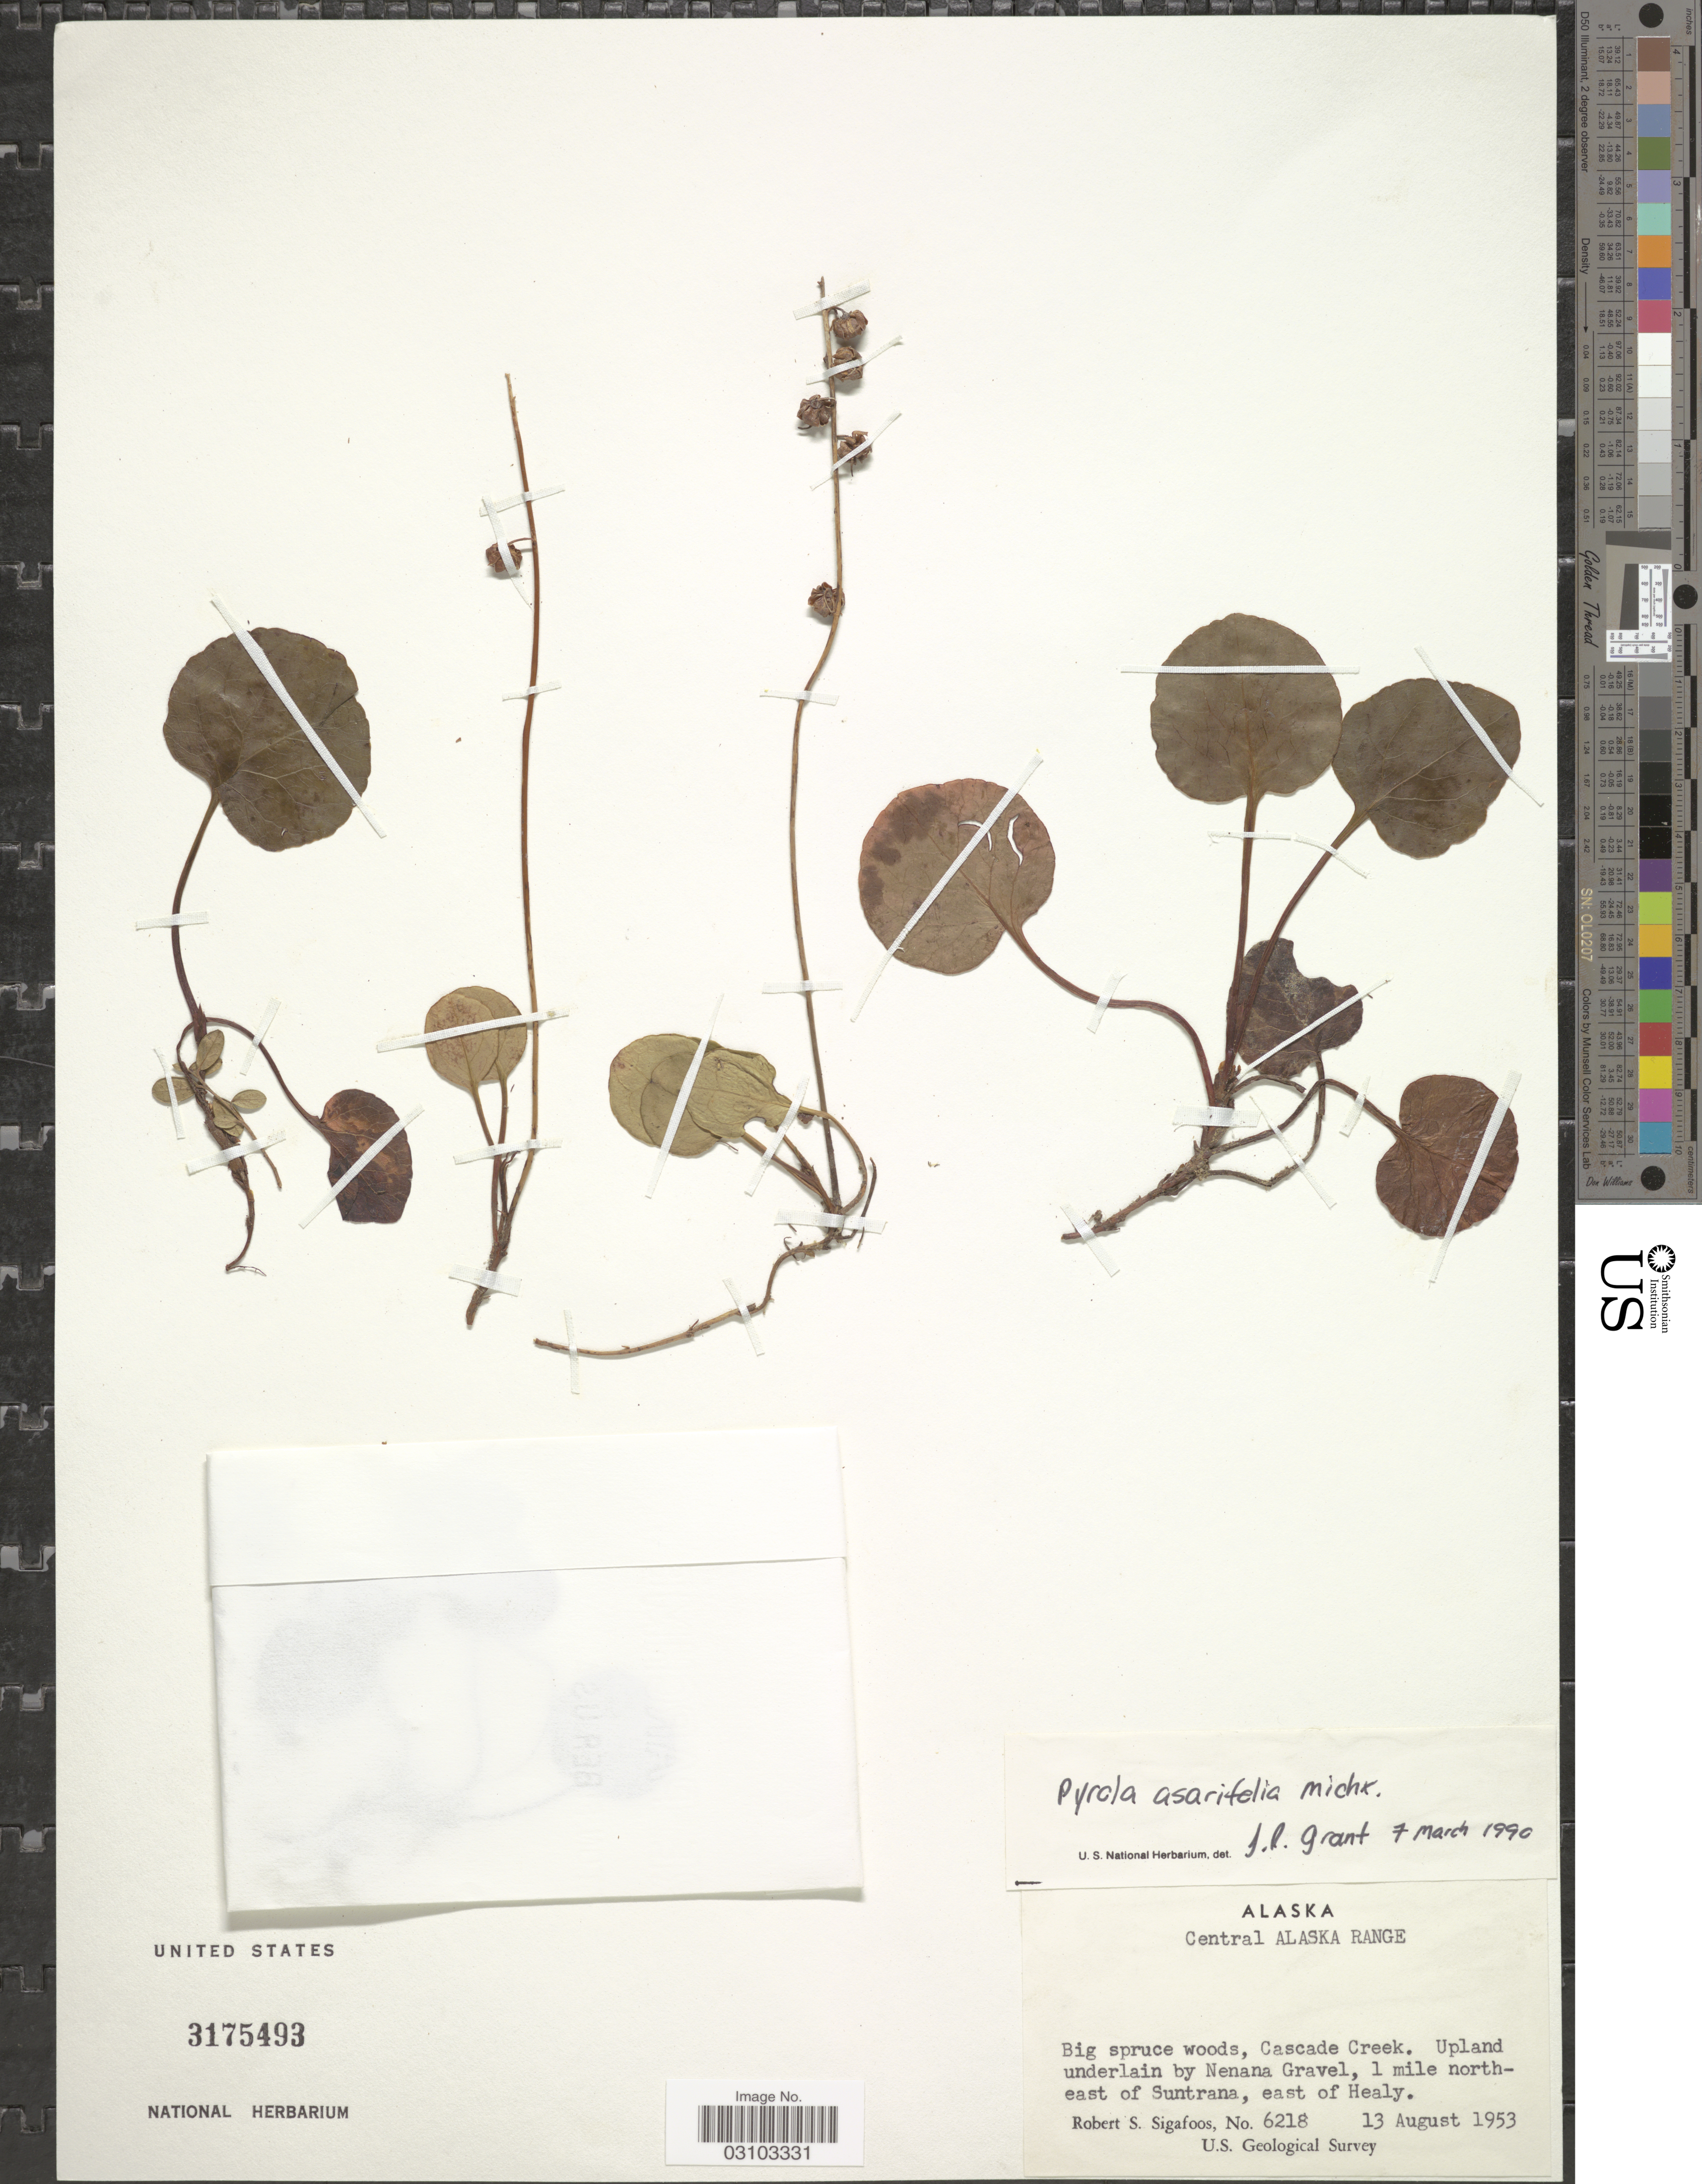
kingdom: Plantae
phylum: Tracheophyta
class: Magnoliopsida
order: Ericales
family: Ericaceae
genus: Pyrola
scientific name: Pyrola asarifolia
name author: Michx.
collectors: R. Sigafoos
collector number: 6218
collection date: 1953-08-13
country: United States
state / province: Alaska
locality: Central Alaska Range, Big spruce woods, Cascade Creek. Upland underlain by Nenana Gravel, 1 mile northeast of Suntrana, east of Healy.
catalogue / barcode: US 3175493